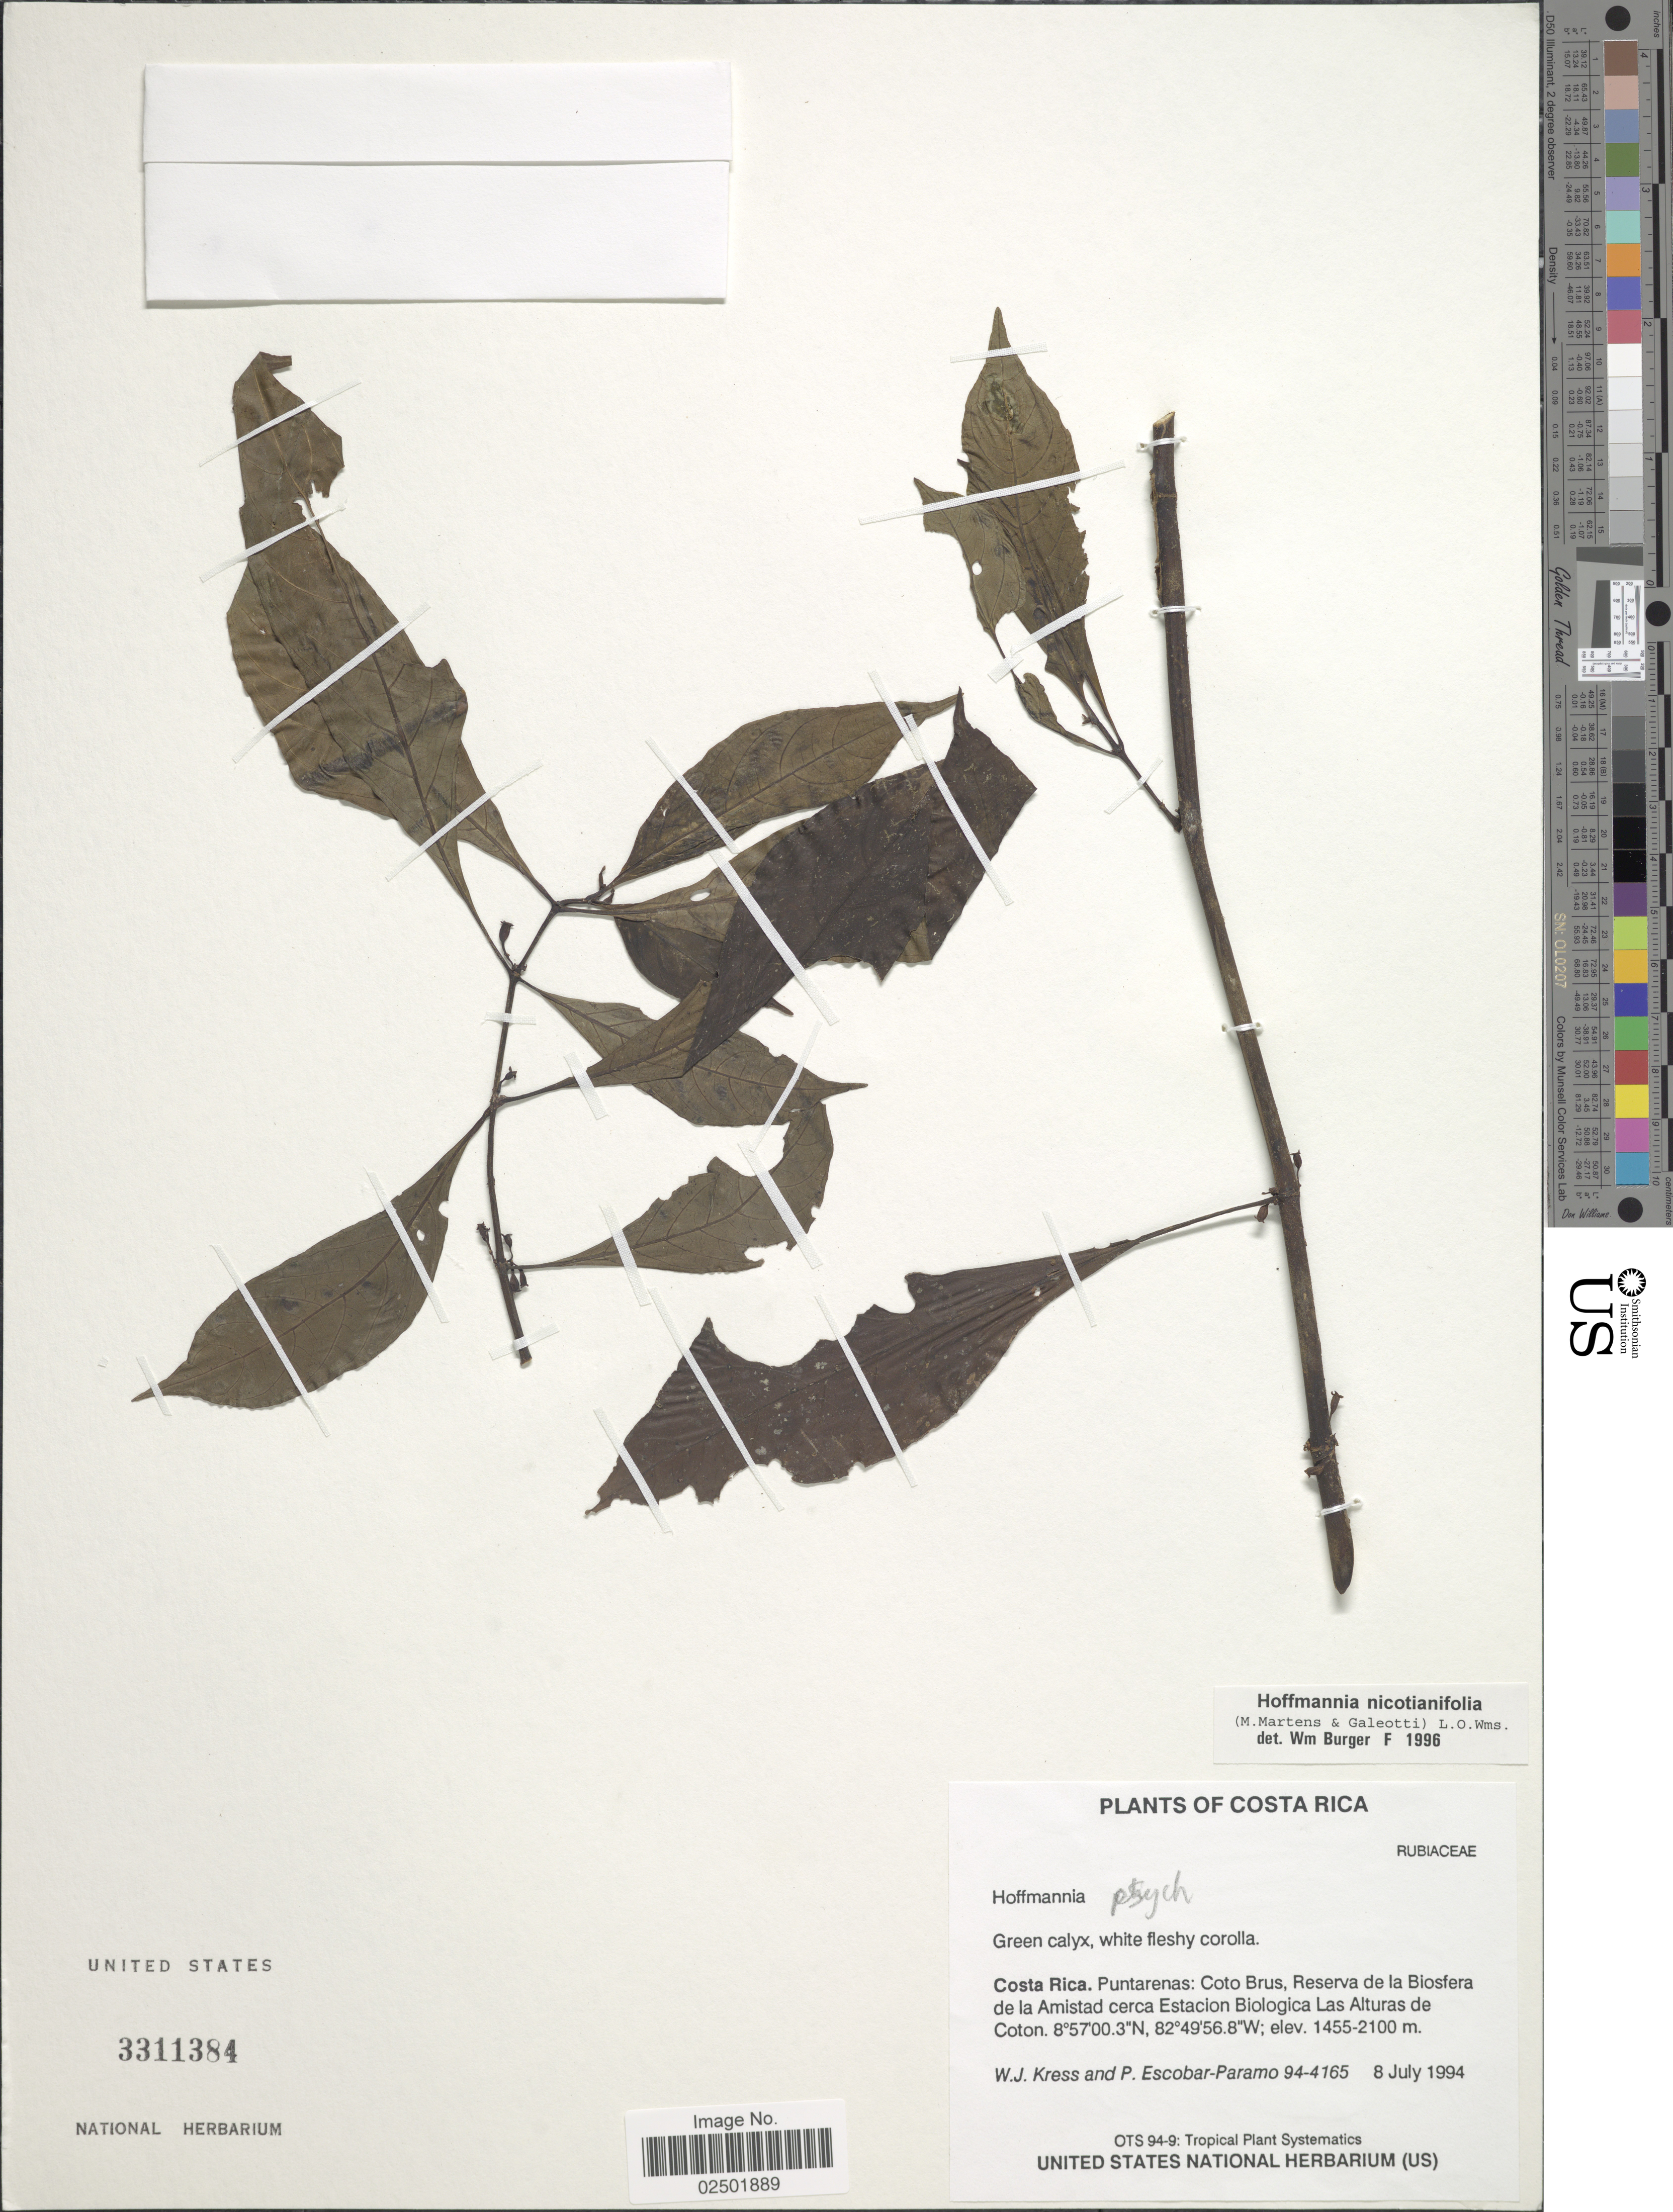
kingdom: Plantae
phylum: Tracheophyta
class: Magnoliopsida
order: Gentianales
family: Rubiaceae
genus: Hoffmannia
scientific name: Hoffmannia nicotianifolia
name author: (M. Martens & Galeoti) L.O. Williams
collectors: W. J. Kress & P. Escobar-Páramo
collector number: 94-4165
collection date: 1994-07-08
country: Costa Rica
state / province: Puntarenas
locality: Coto Brus, Reserva de la Biosfera de la Amistad cerca Estacion Biologica Las Alturas de Coton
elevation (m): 1455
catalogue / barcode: US 3311384